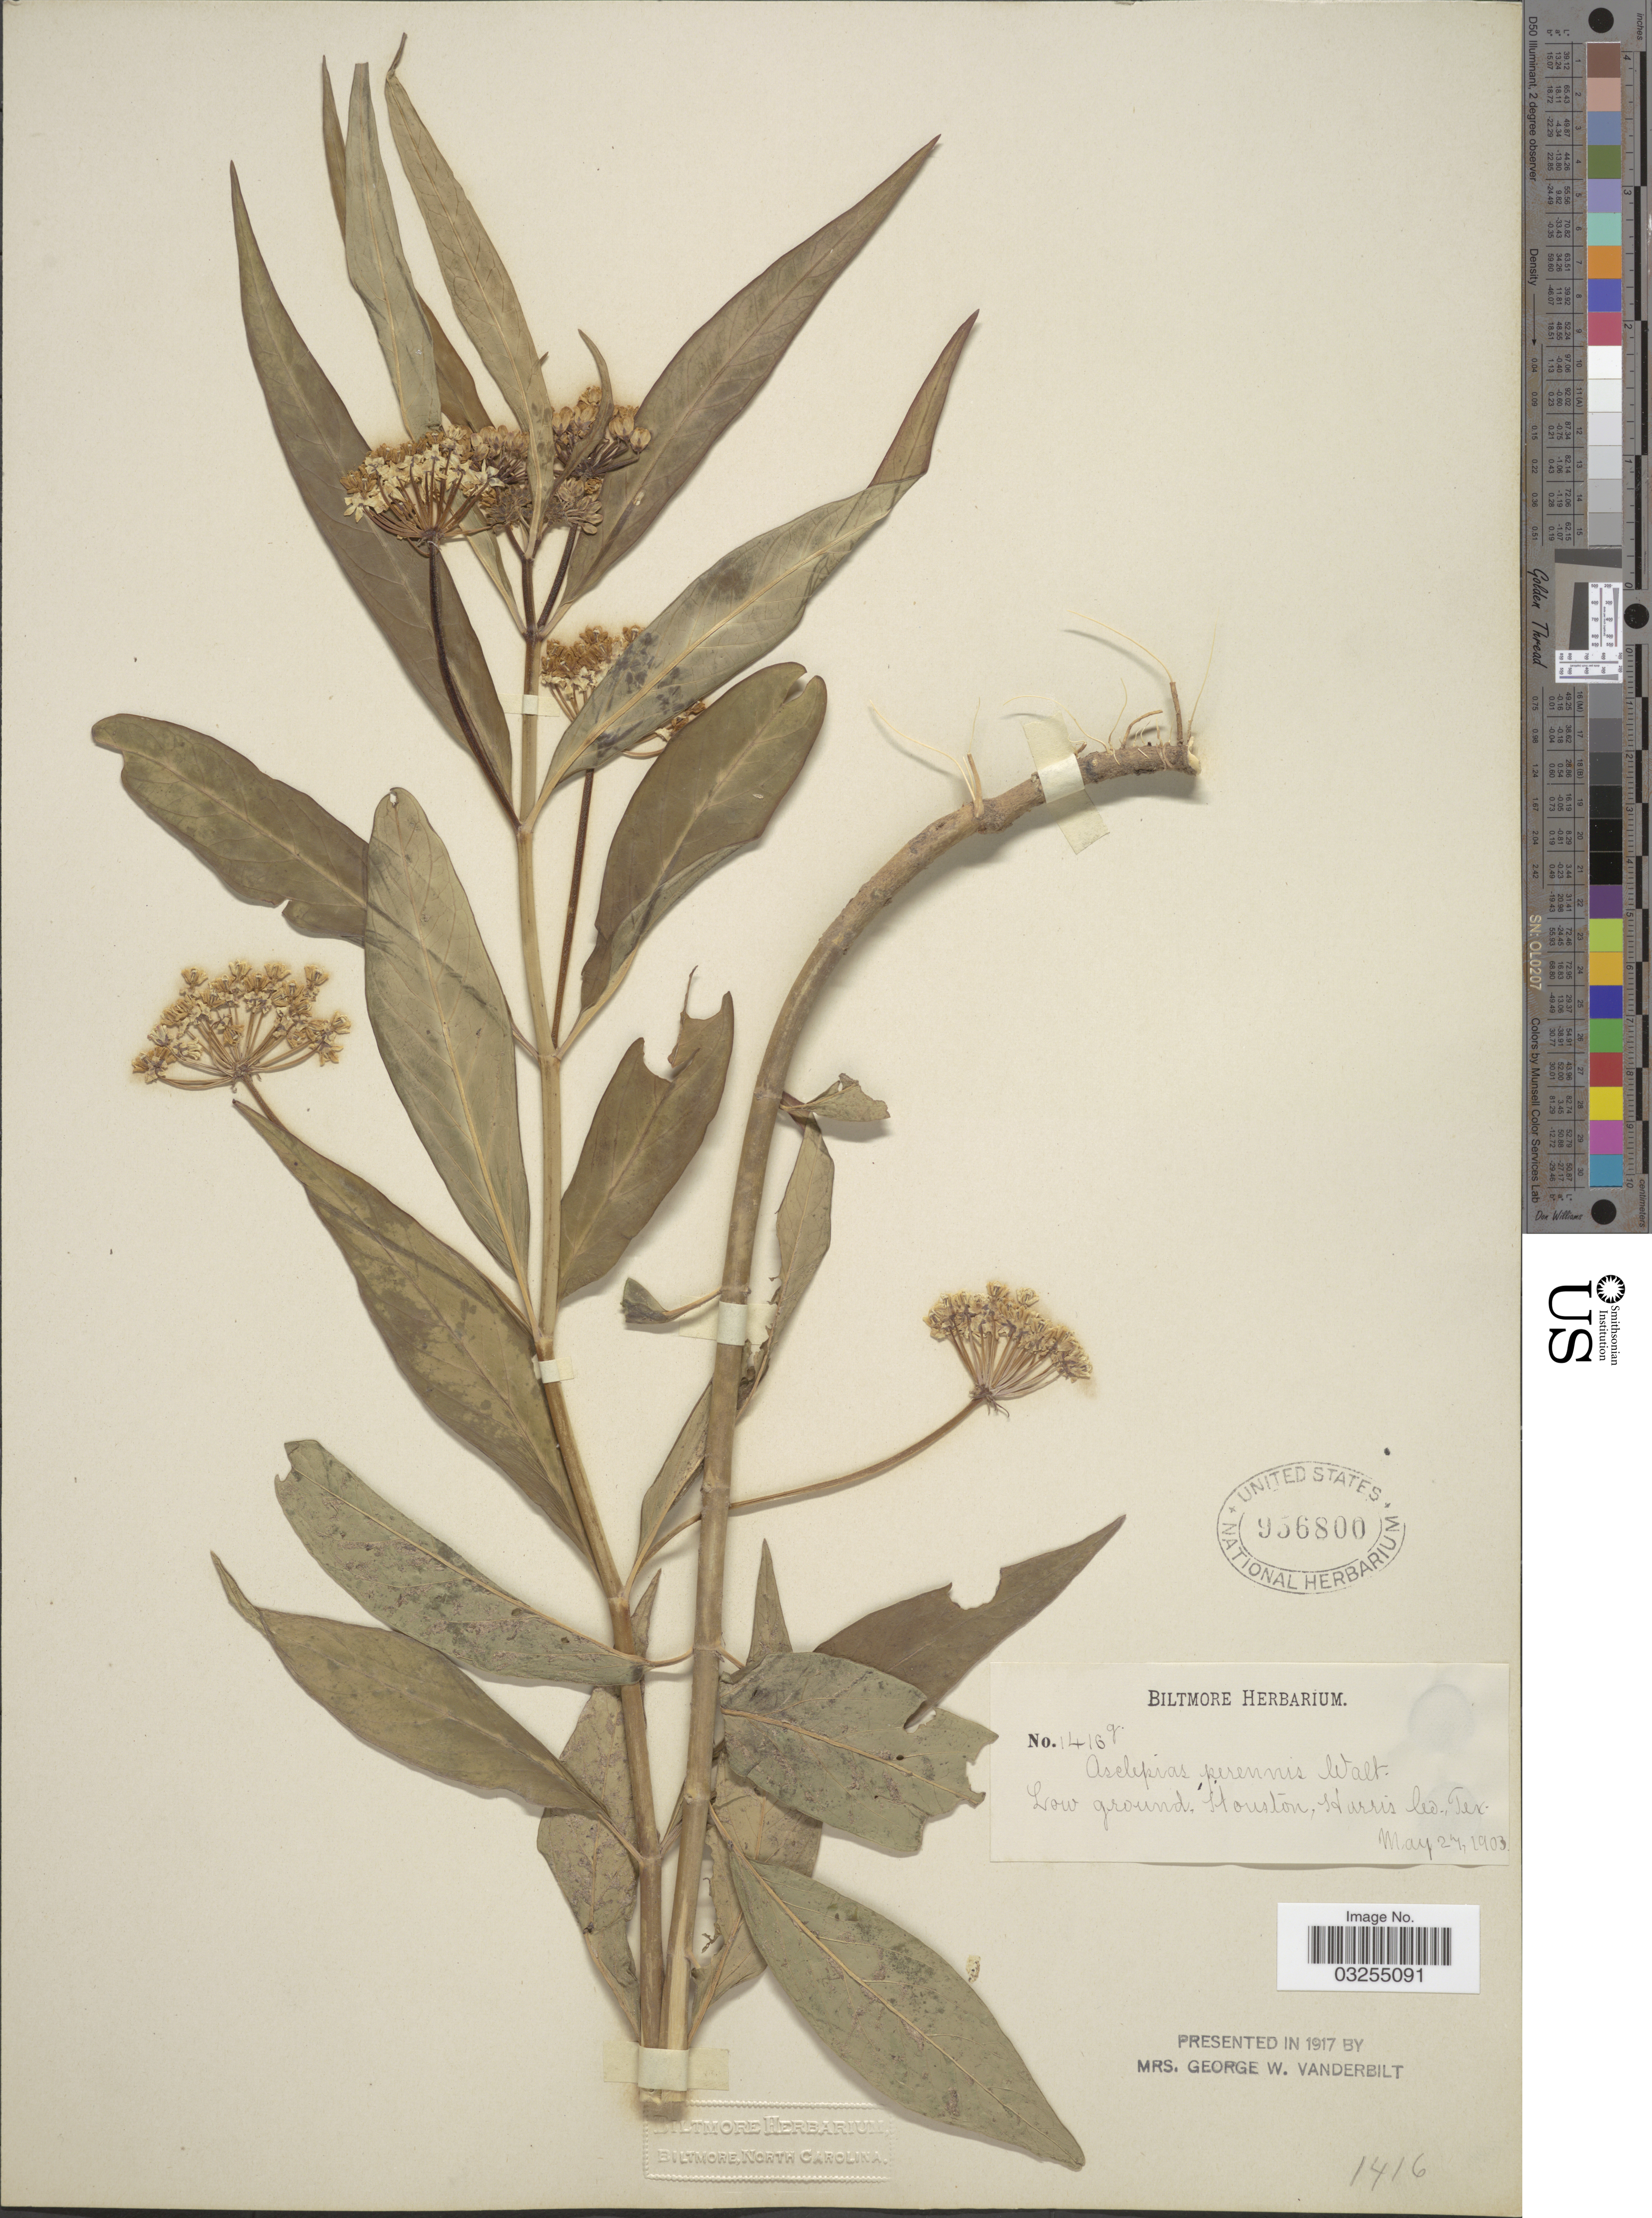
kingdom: Plantae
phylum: Tracheophyta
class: Magnoliopsida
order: Gentianales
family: Apocynaceae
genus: Asclepias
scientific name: Asclepias perennis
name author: Walter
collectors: ex herb. Biltmore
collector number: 1416g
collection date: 1903-05-27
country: United States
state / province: Texas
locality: Houston, Harris Co.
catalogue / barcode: US 956800